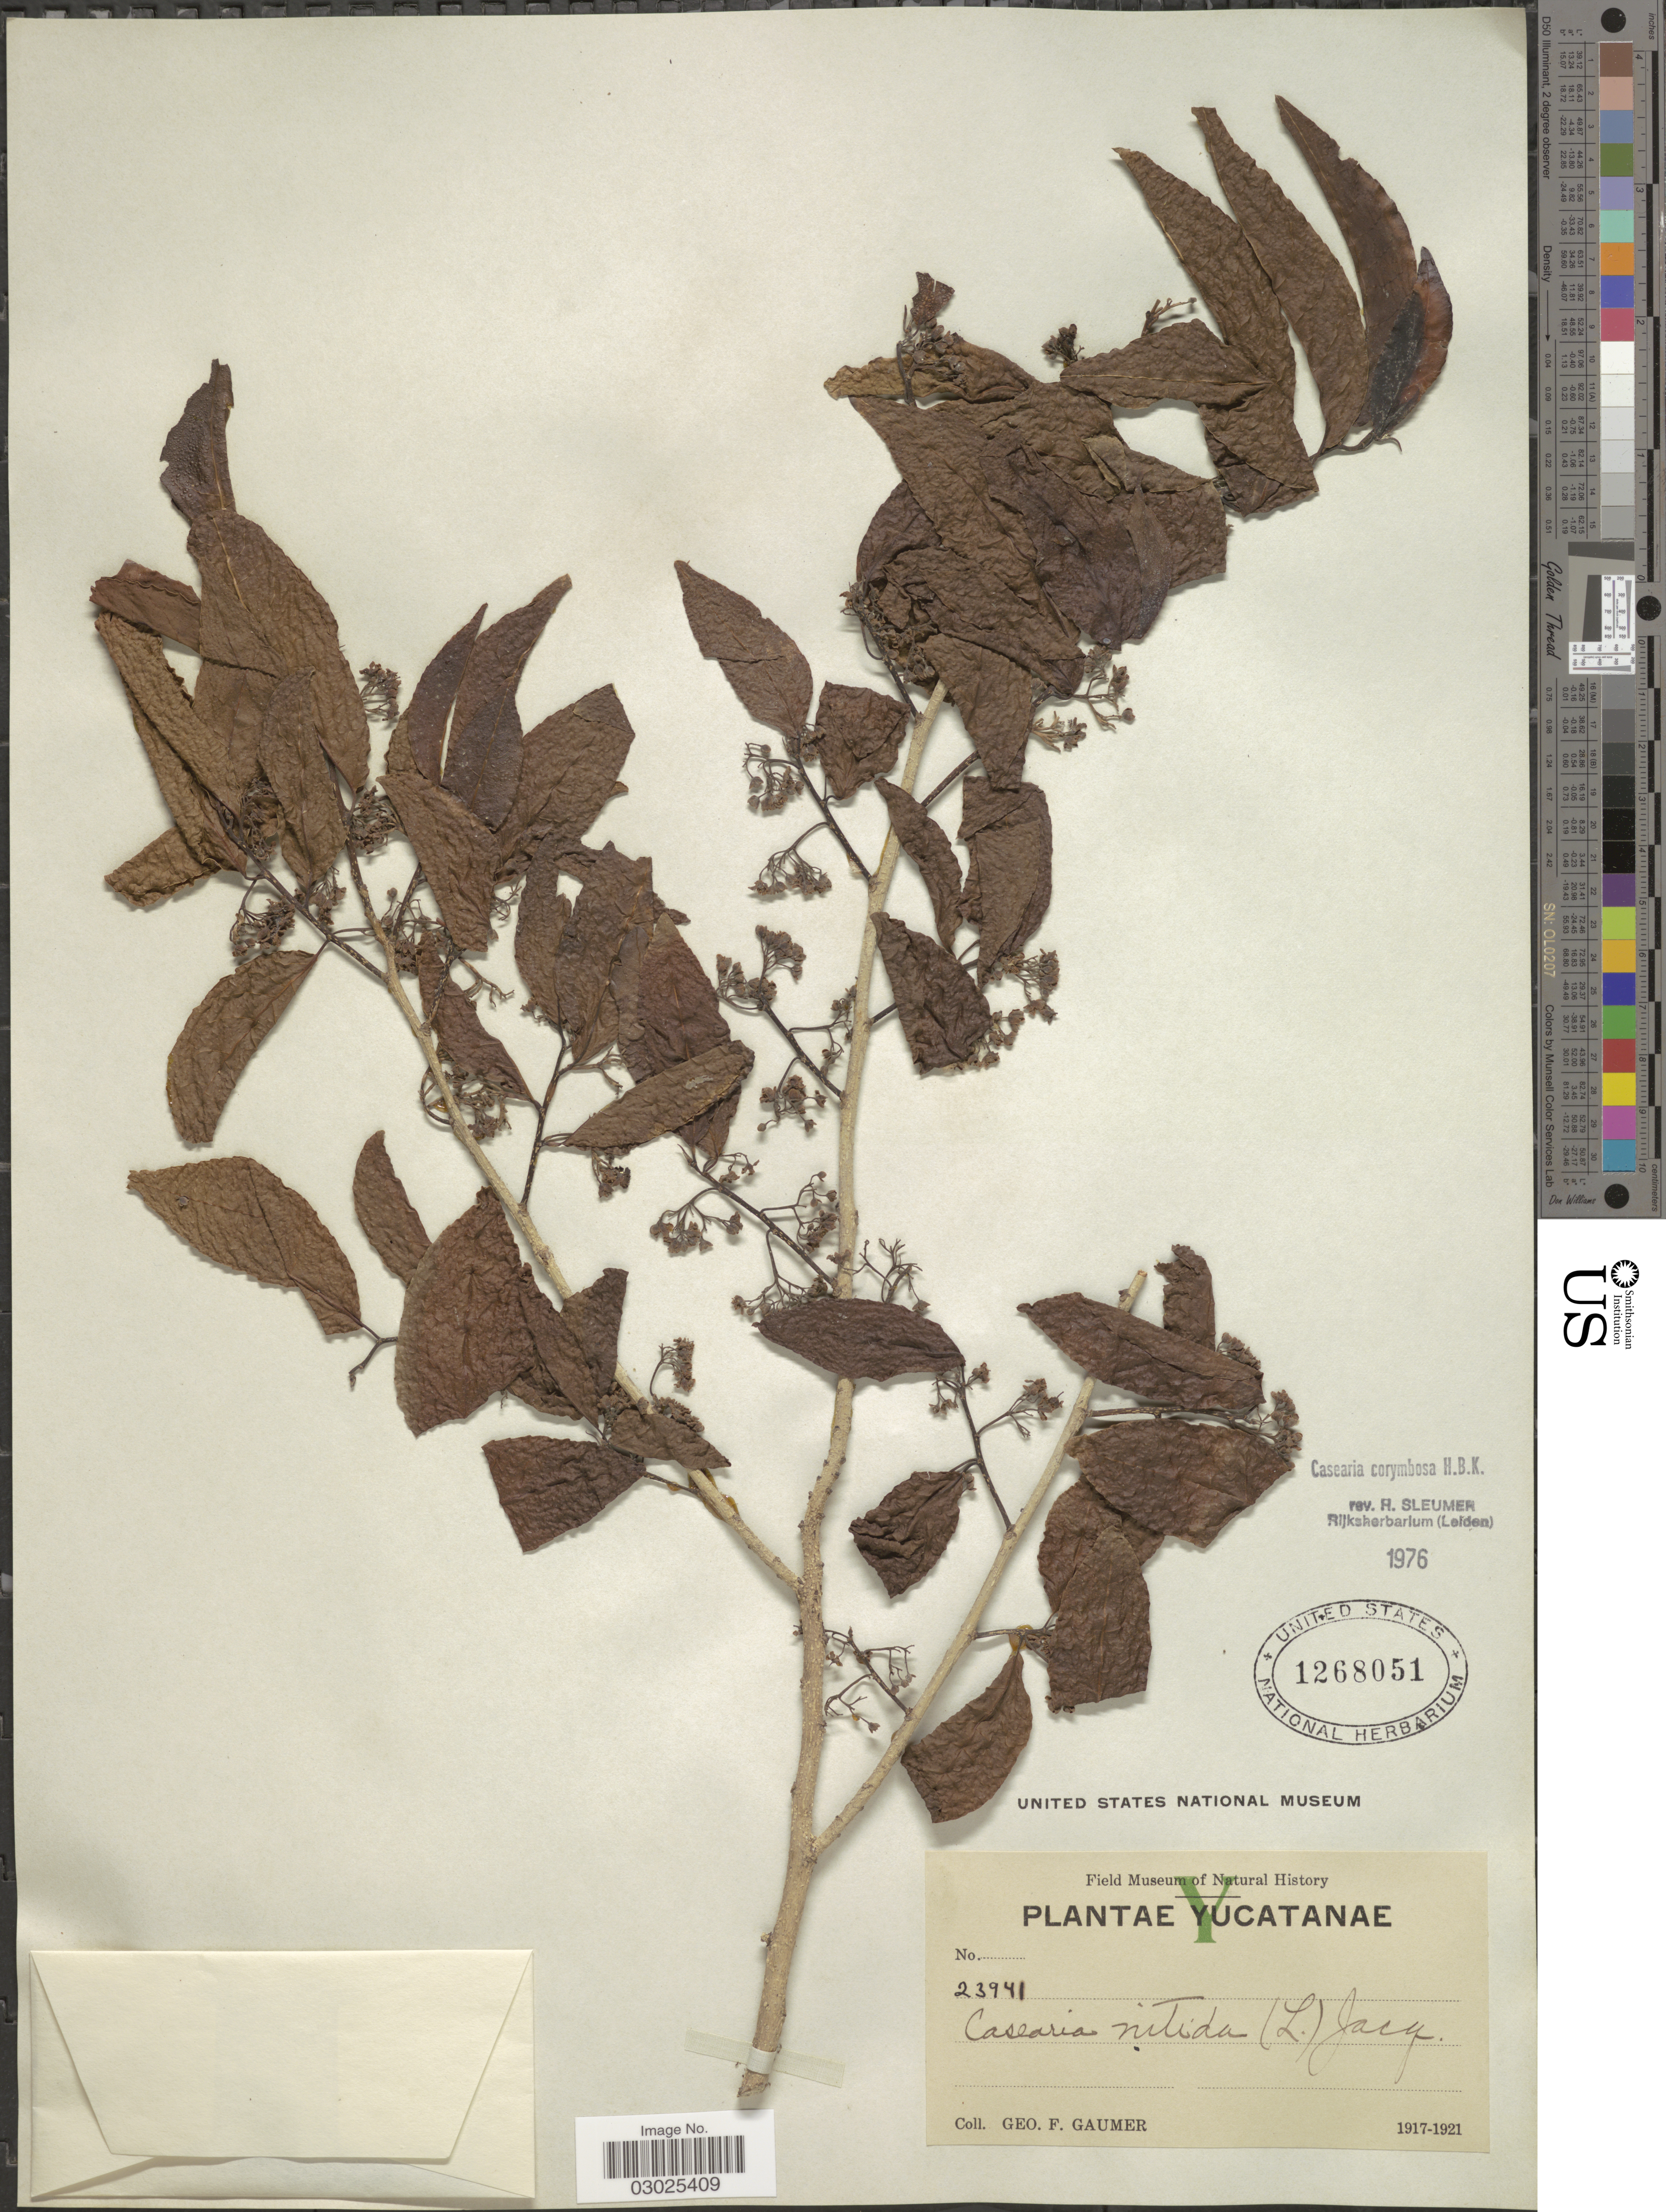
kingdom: Plantae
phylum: Tracheophyta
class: Magnoliopsida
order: Malpighiales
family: Salicaceae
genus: Casearia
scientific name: Casearia corymbosa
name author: Kunth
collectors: G. F. Gaumer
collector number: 23941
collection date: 1917/1921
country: Mexico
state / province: Yucatán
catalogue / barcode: US 1268051